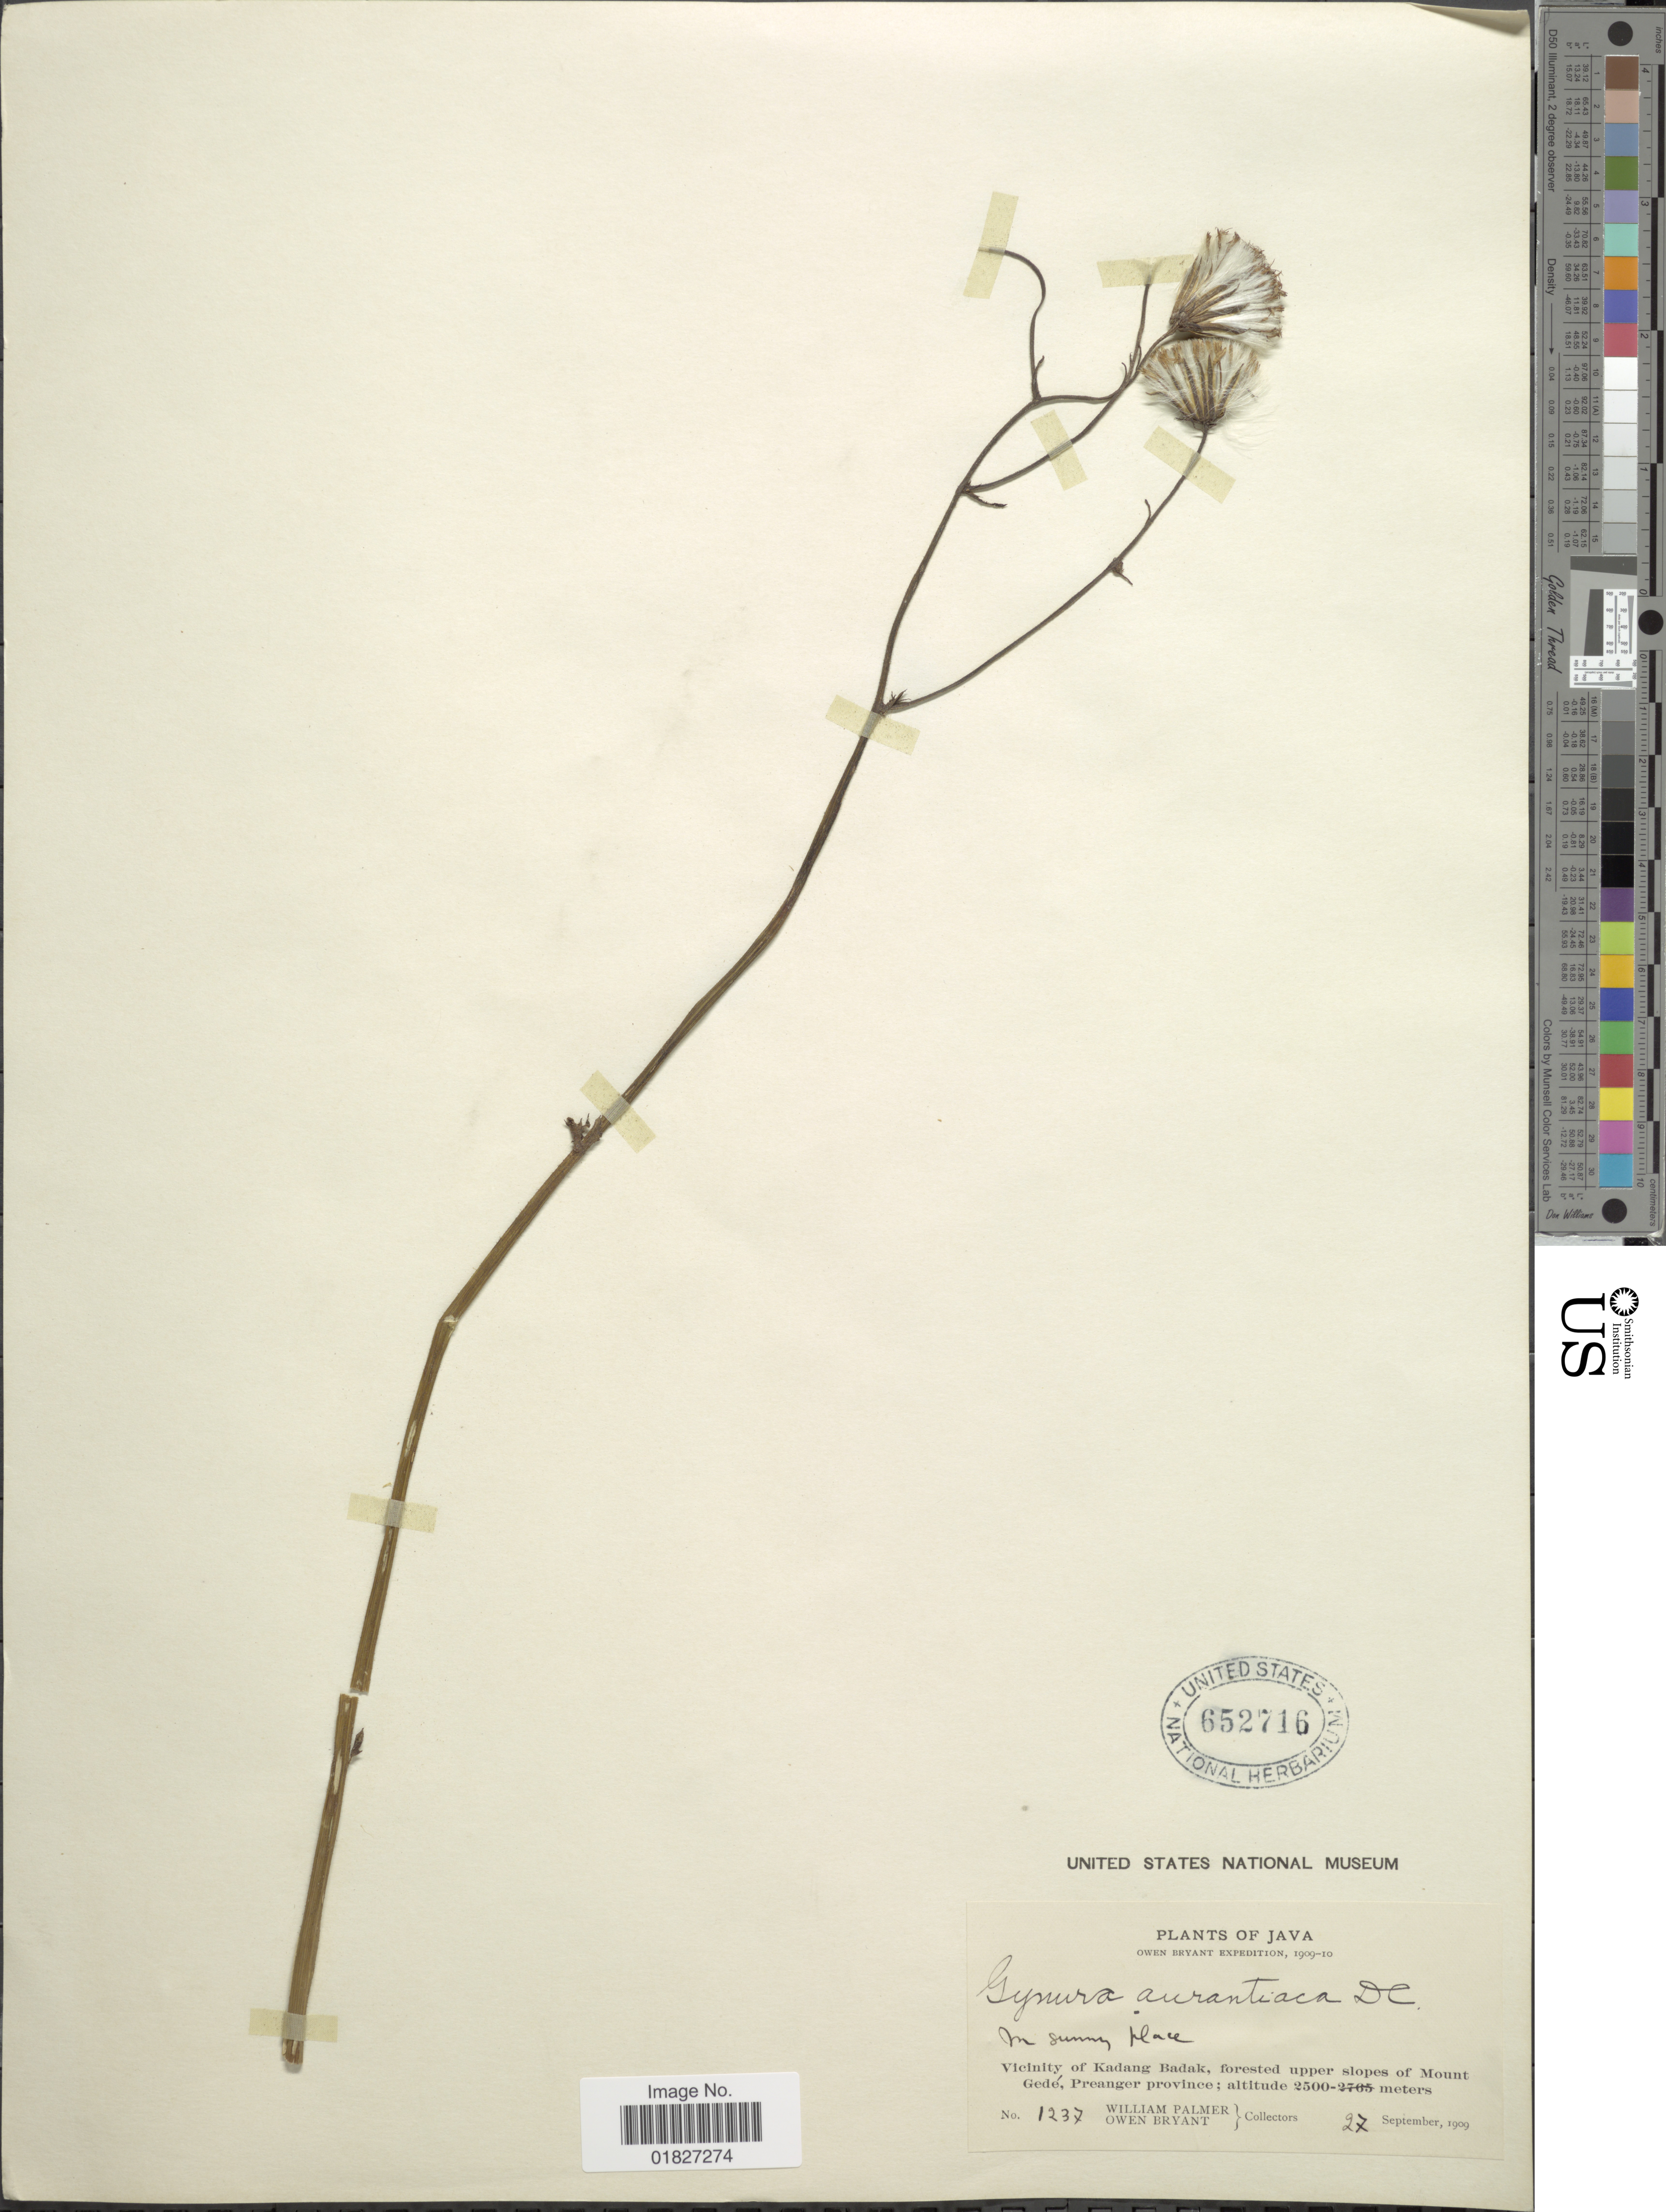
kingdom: Plantae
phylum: Tracheophyta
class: Magnoliopsida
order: Asterales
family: Asteraceae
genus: Gynura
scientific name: Gynura aurantiaca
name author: (Blume) DC.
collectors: W. Palmer & O. Bryant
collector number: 1237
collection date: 1909-09-27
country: Indonesia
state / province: Java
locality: Vicinity of Kadang Badak, slopes of Mount Gede, Preanger Province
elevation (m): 2500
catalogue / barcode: US 652716